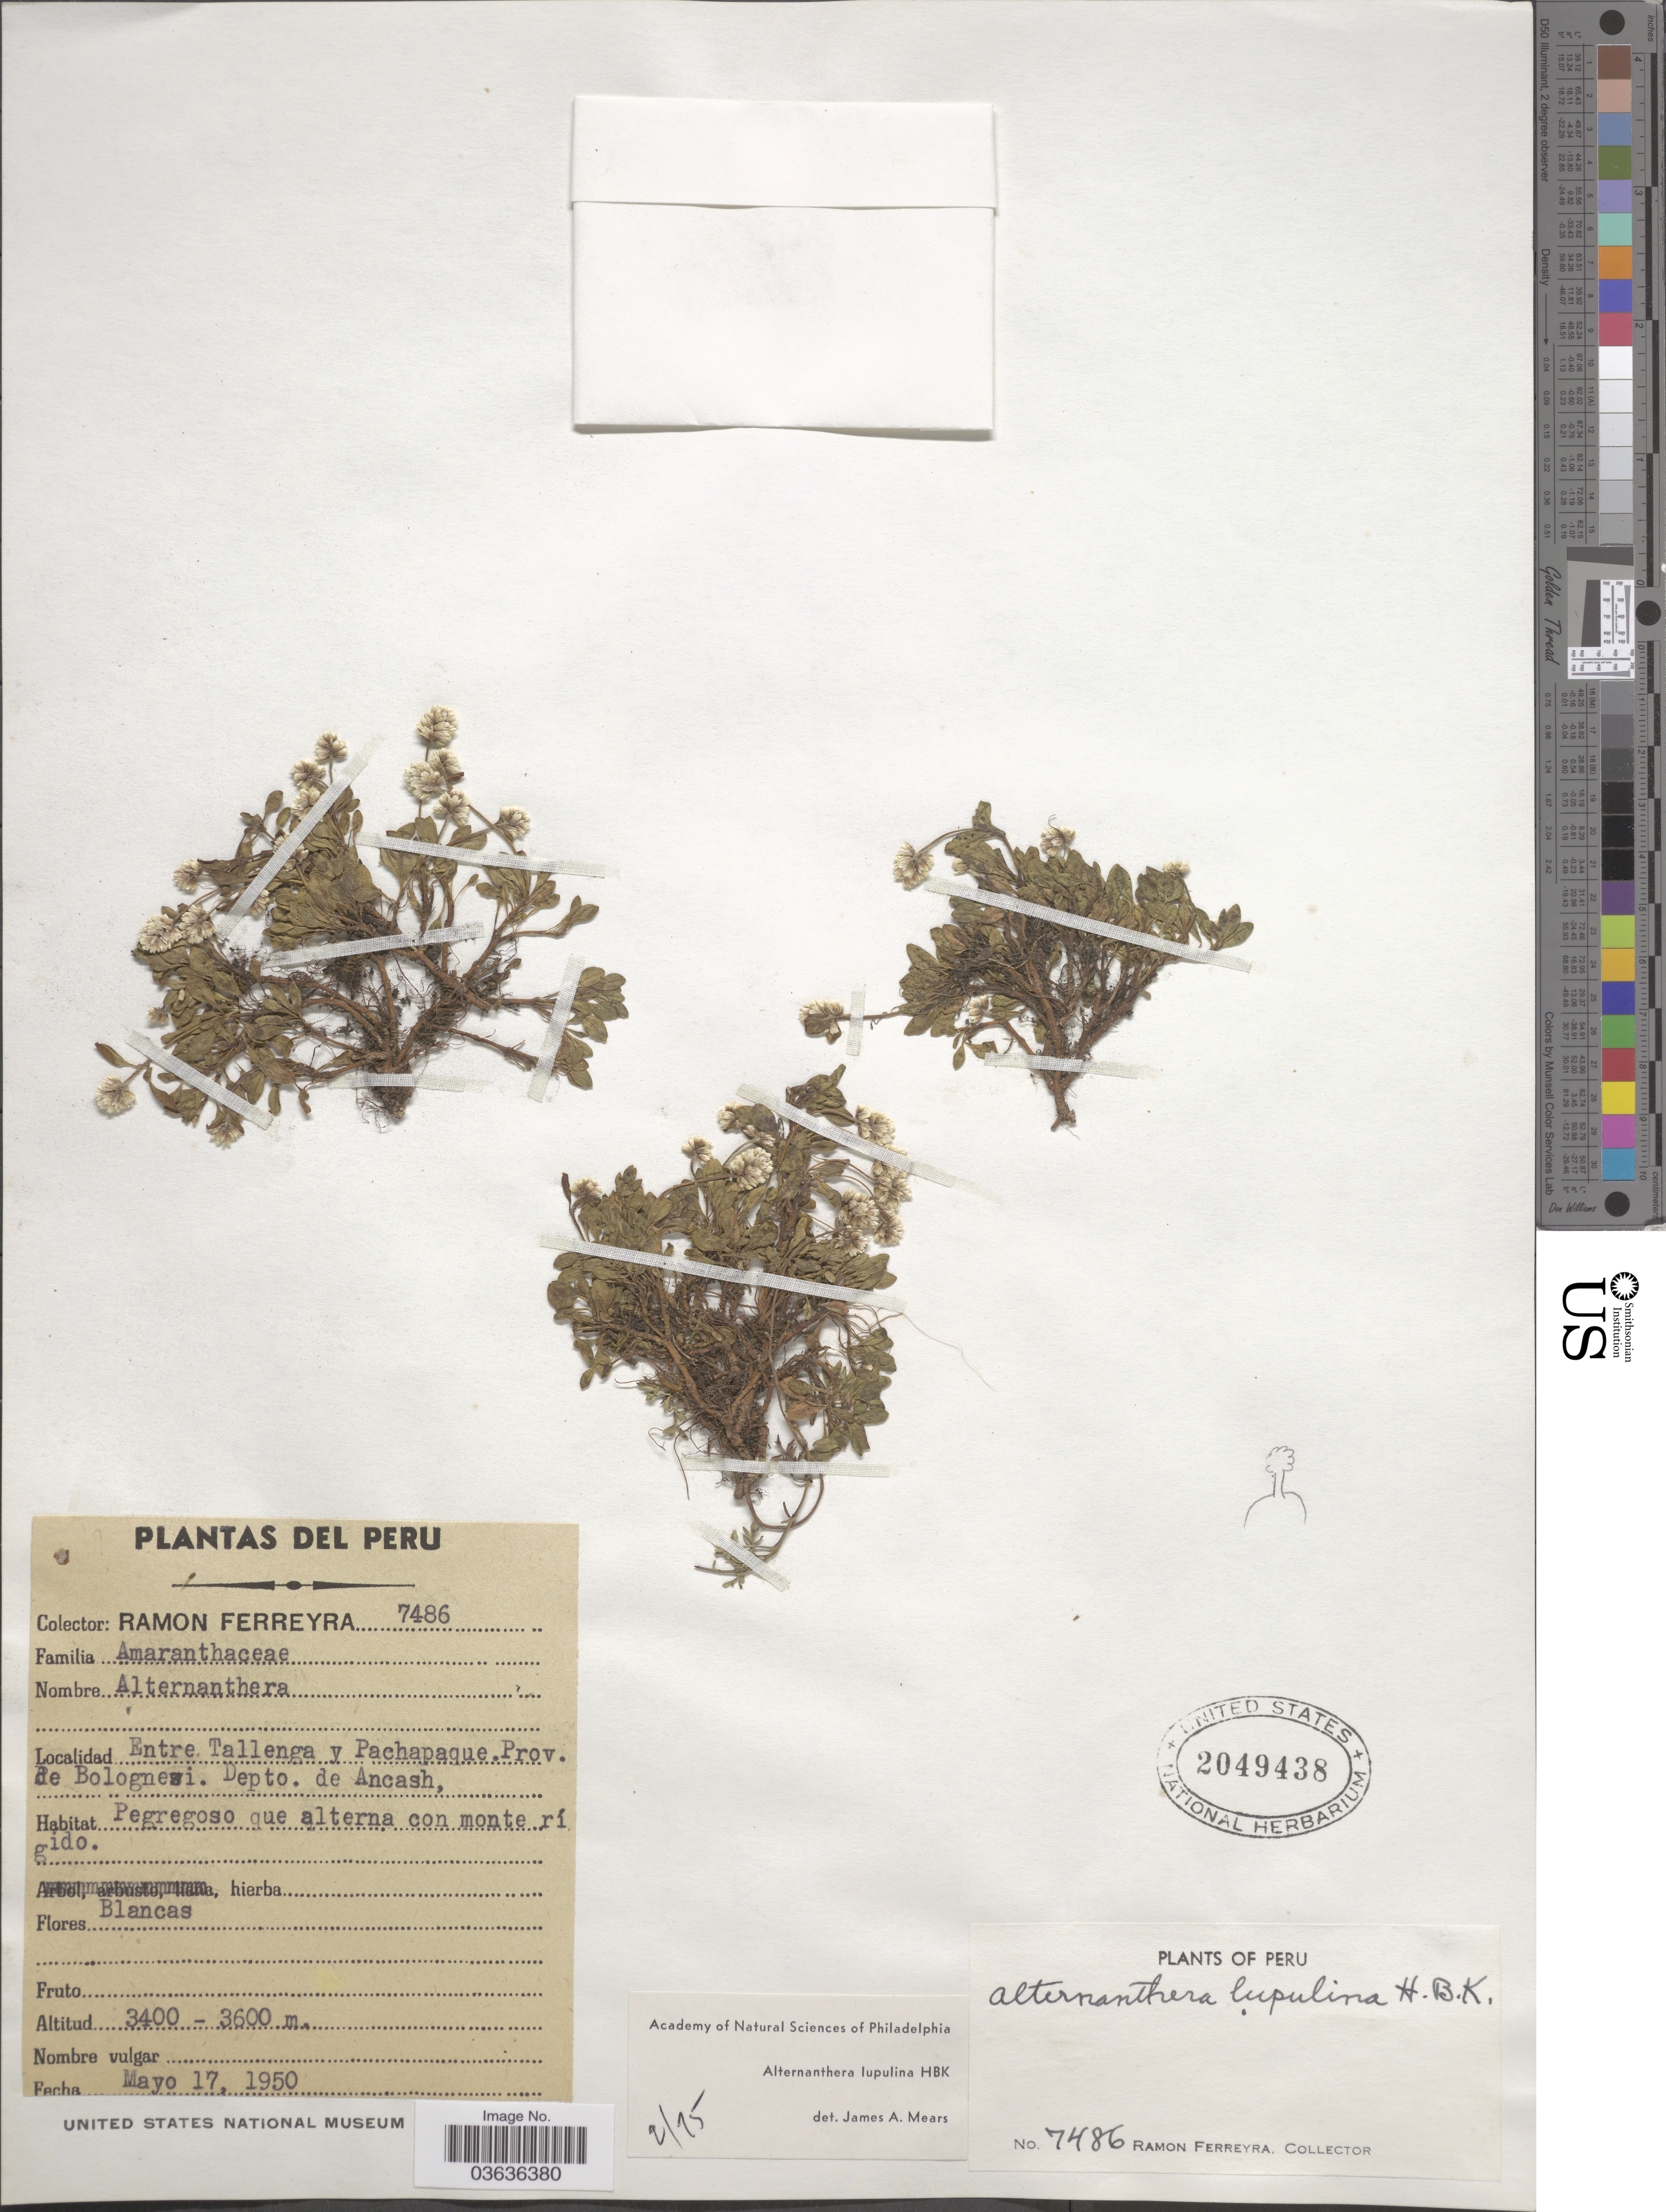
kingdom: Plantae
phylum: Tracheophyta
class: Magnoliopsida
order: Caryophyllales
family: Amaranthaceae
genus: Alternanthera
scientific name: Alternanthera lupulina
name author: Kunth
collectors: R. A. Ferreyra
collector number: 7486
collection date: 1950-05-17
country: Peru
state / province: Ancash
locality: Entre Tallenga y Pachapaque. Prov. de Bolognesi. Depto. de Ancash.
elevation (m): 3400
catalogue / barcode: US 2049438